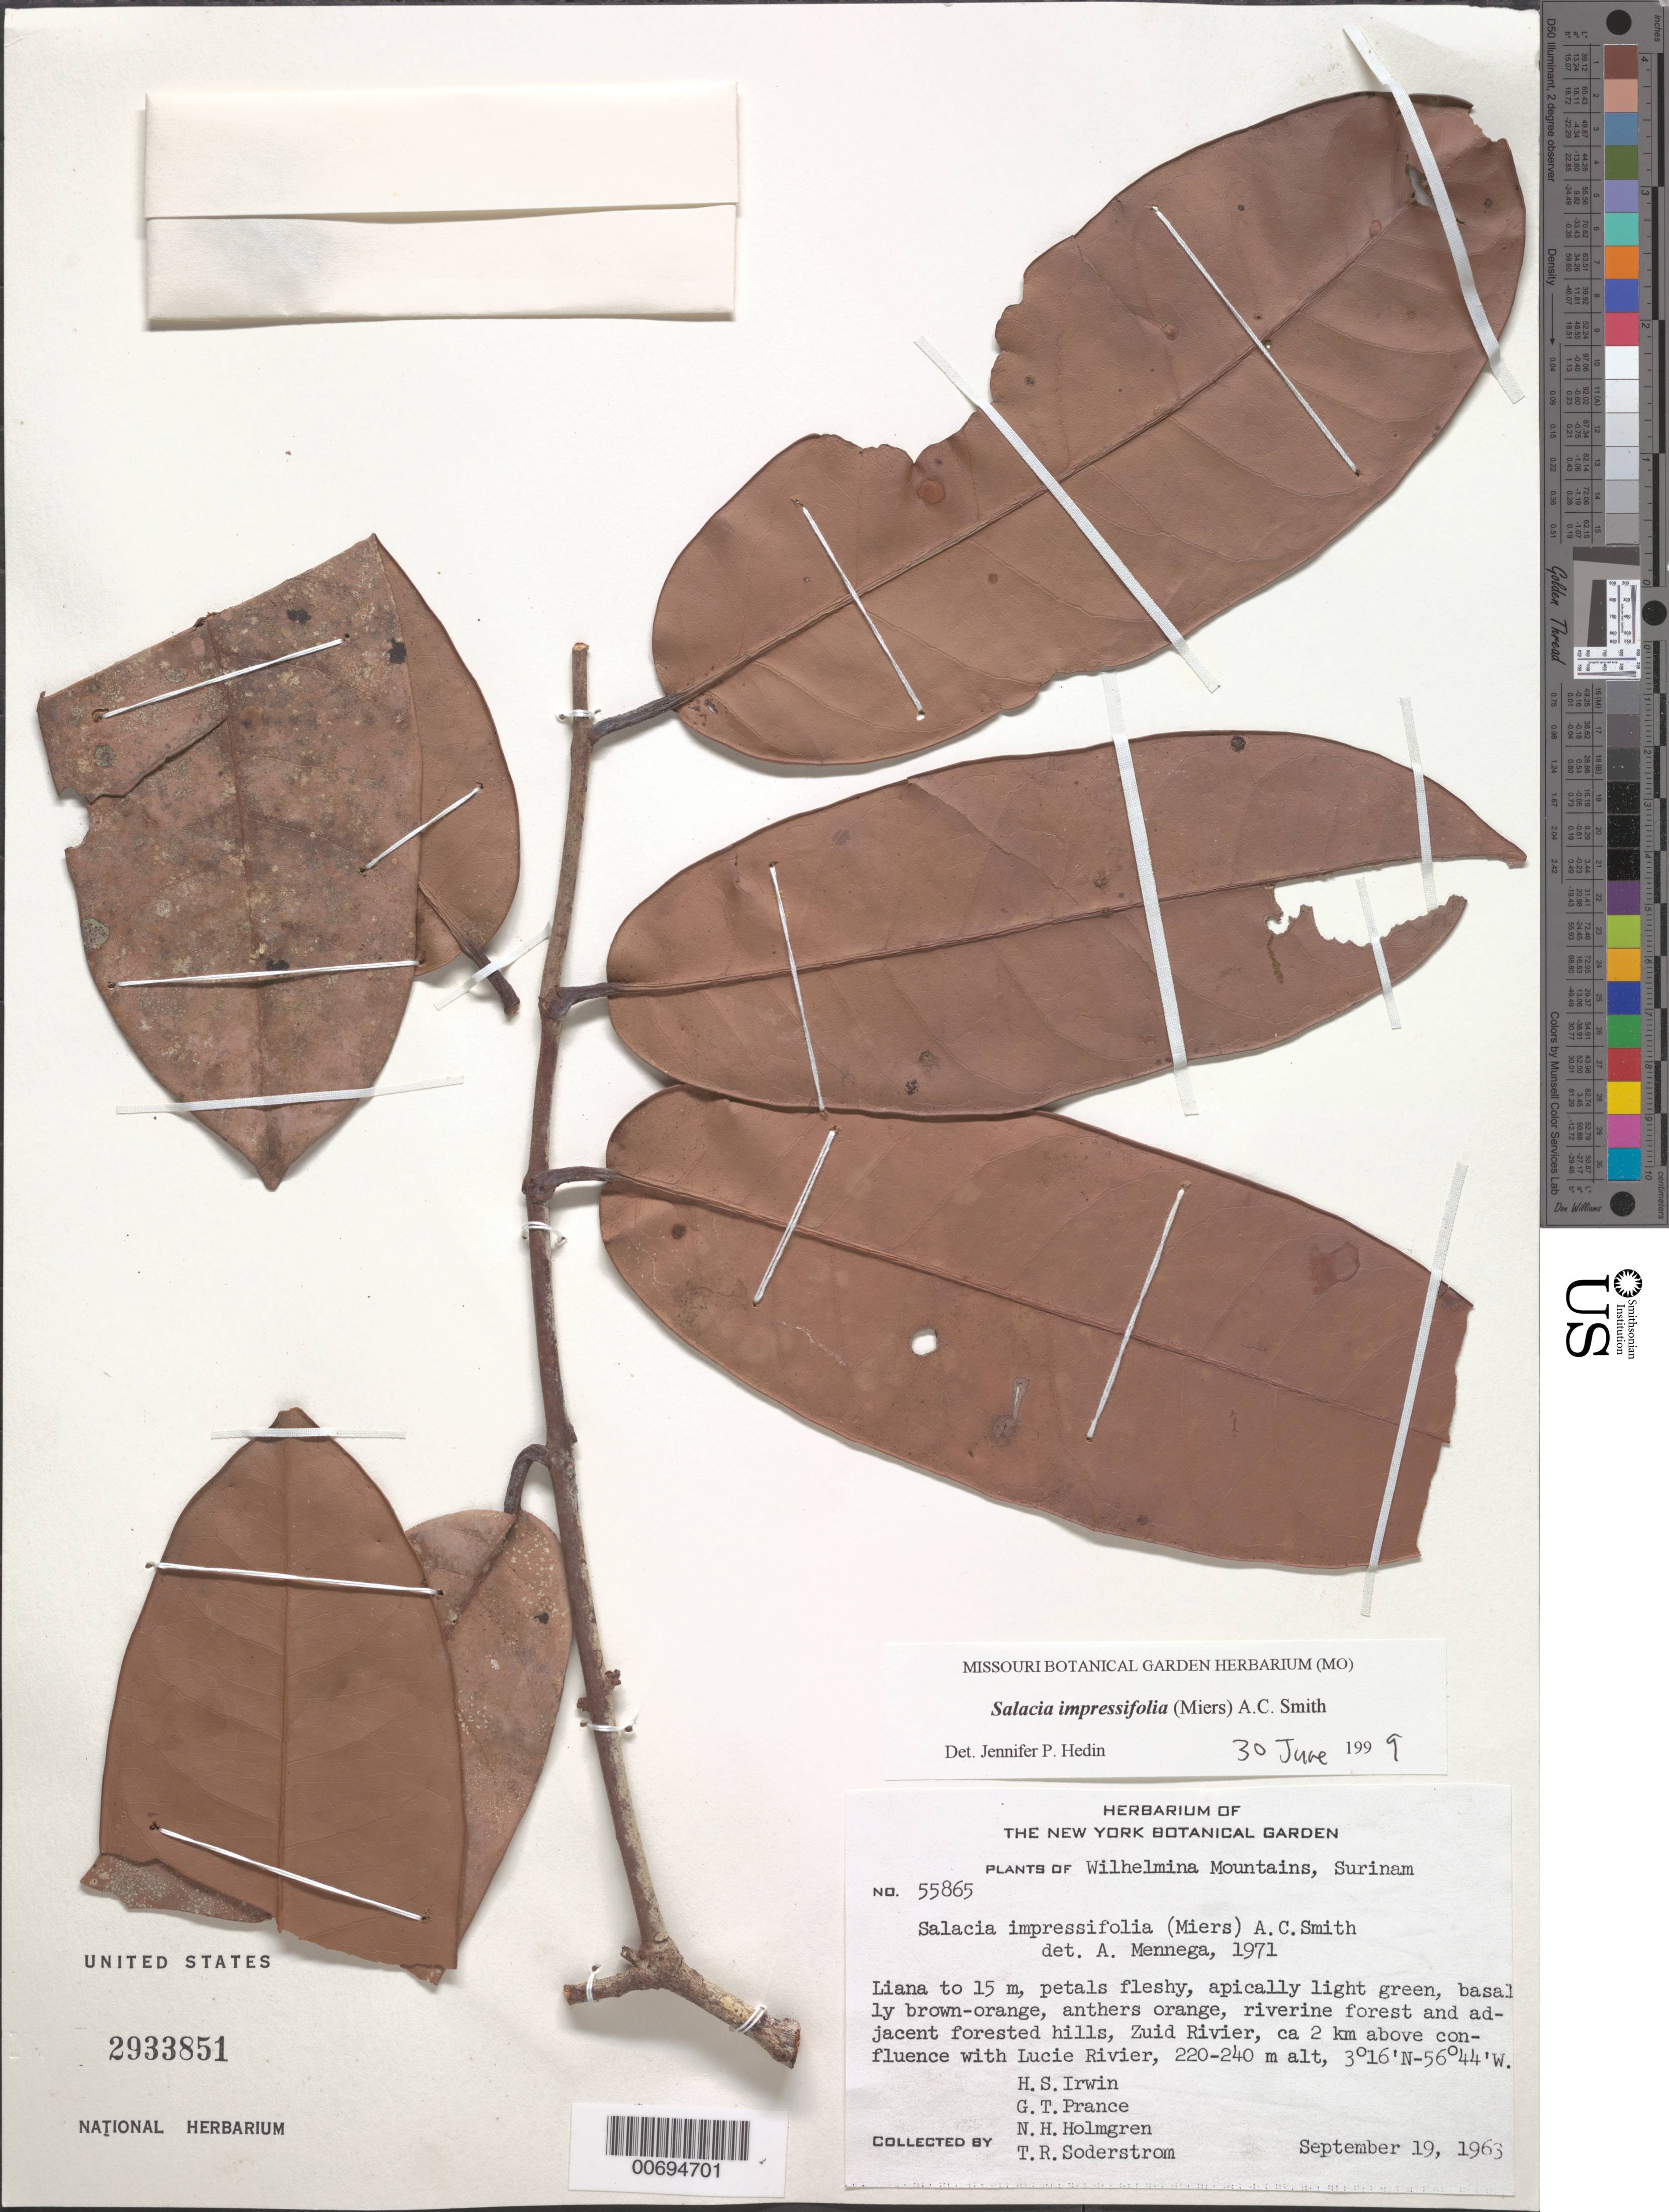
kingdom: Plantae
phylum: Tracheophyta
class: Magnoliopsida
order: Celastrales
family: Celastraceae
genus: Salacia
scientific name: Salacia impressifolia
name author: (Miers) A.C. Sm.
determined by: Hedin, J. P.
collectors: H. Irwin, G. T. Prance, T. R. Soderstrom & N. H. Holmgren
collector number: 55865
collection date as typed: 19-Sep-63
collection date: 1963-09-19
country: Suriname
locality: Zuid River, 2 km above confluence with Lucie R., Wilhelmina Gebergte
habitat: Riverine forest and adjacent forested hills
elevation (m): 220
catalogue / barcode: US 2933851